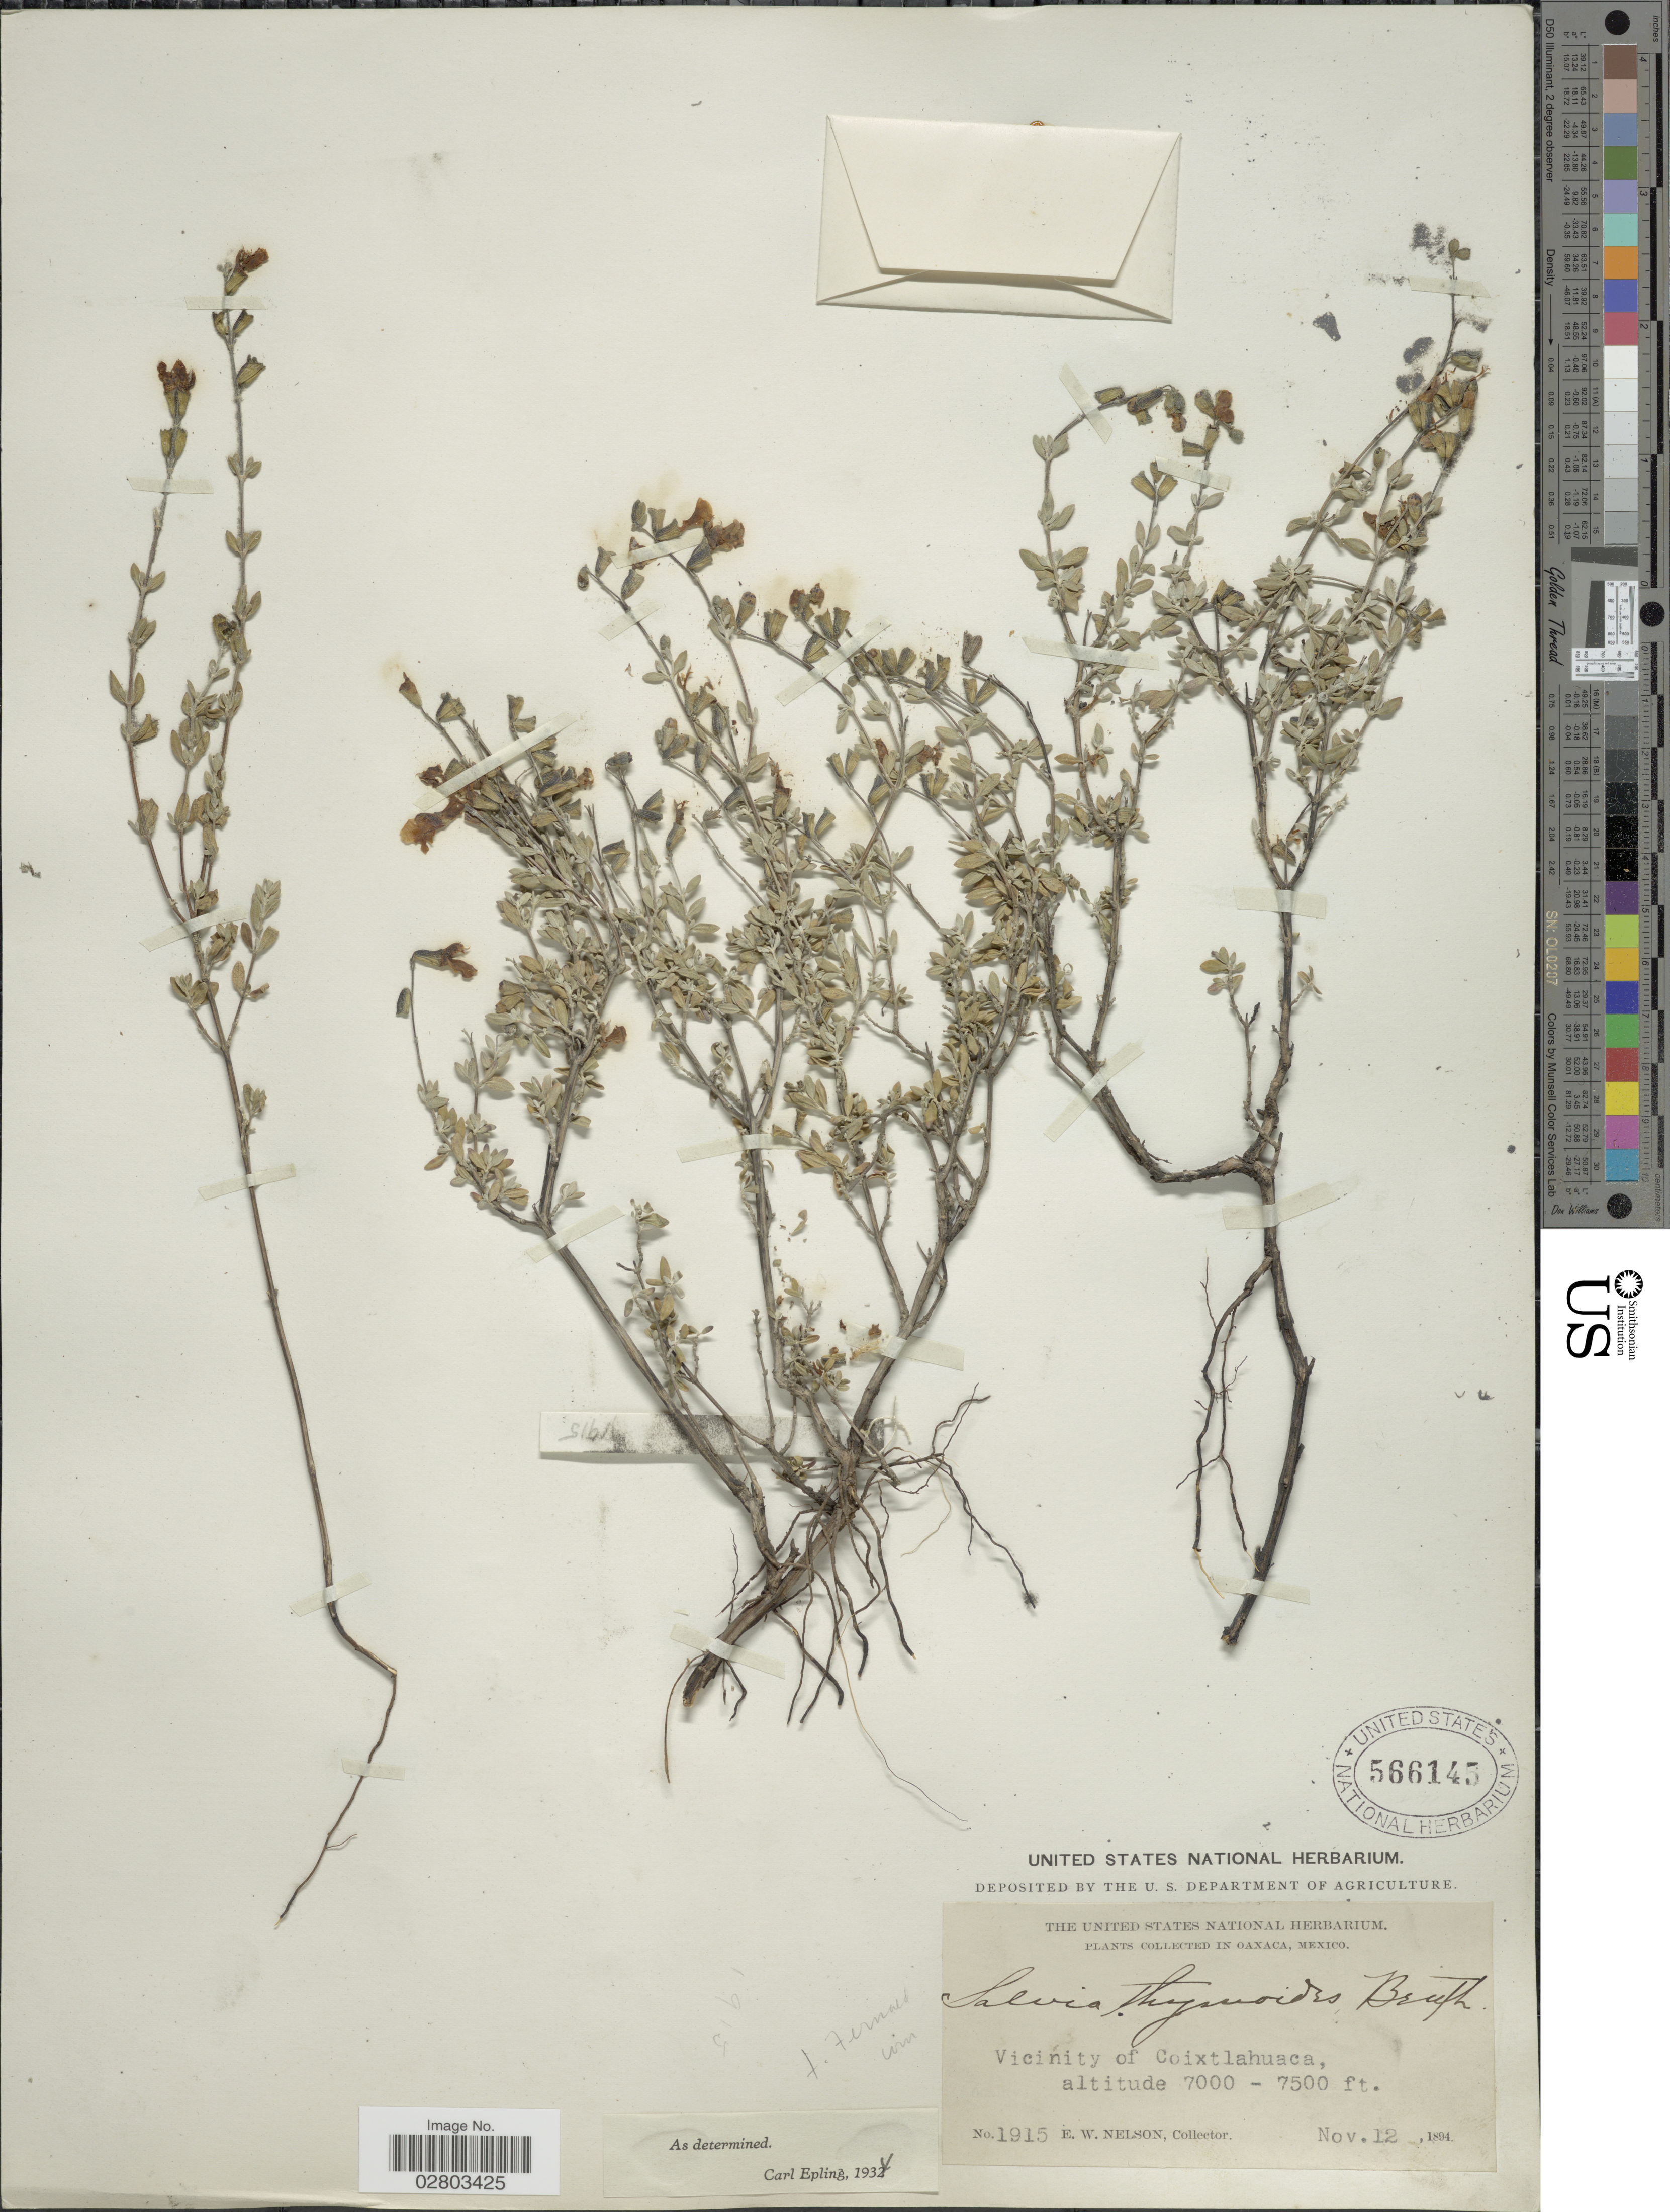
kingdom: Plantae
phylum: Tracheophyta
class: Magnoliopsida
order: Lamiales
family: Lamiaceae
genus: Salvia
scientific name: Salvia thymoides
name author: Benth.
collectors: E. W. Nelson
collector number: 1915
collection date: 1894-11-12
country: Mexico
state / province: Oaxaca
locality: Vicinity of Coixtlahuaca.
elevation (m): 2134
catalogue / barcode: US 566145